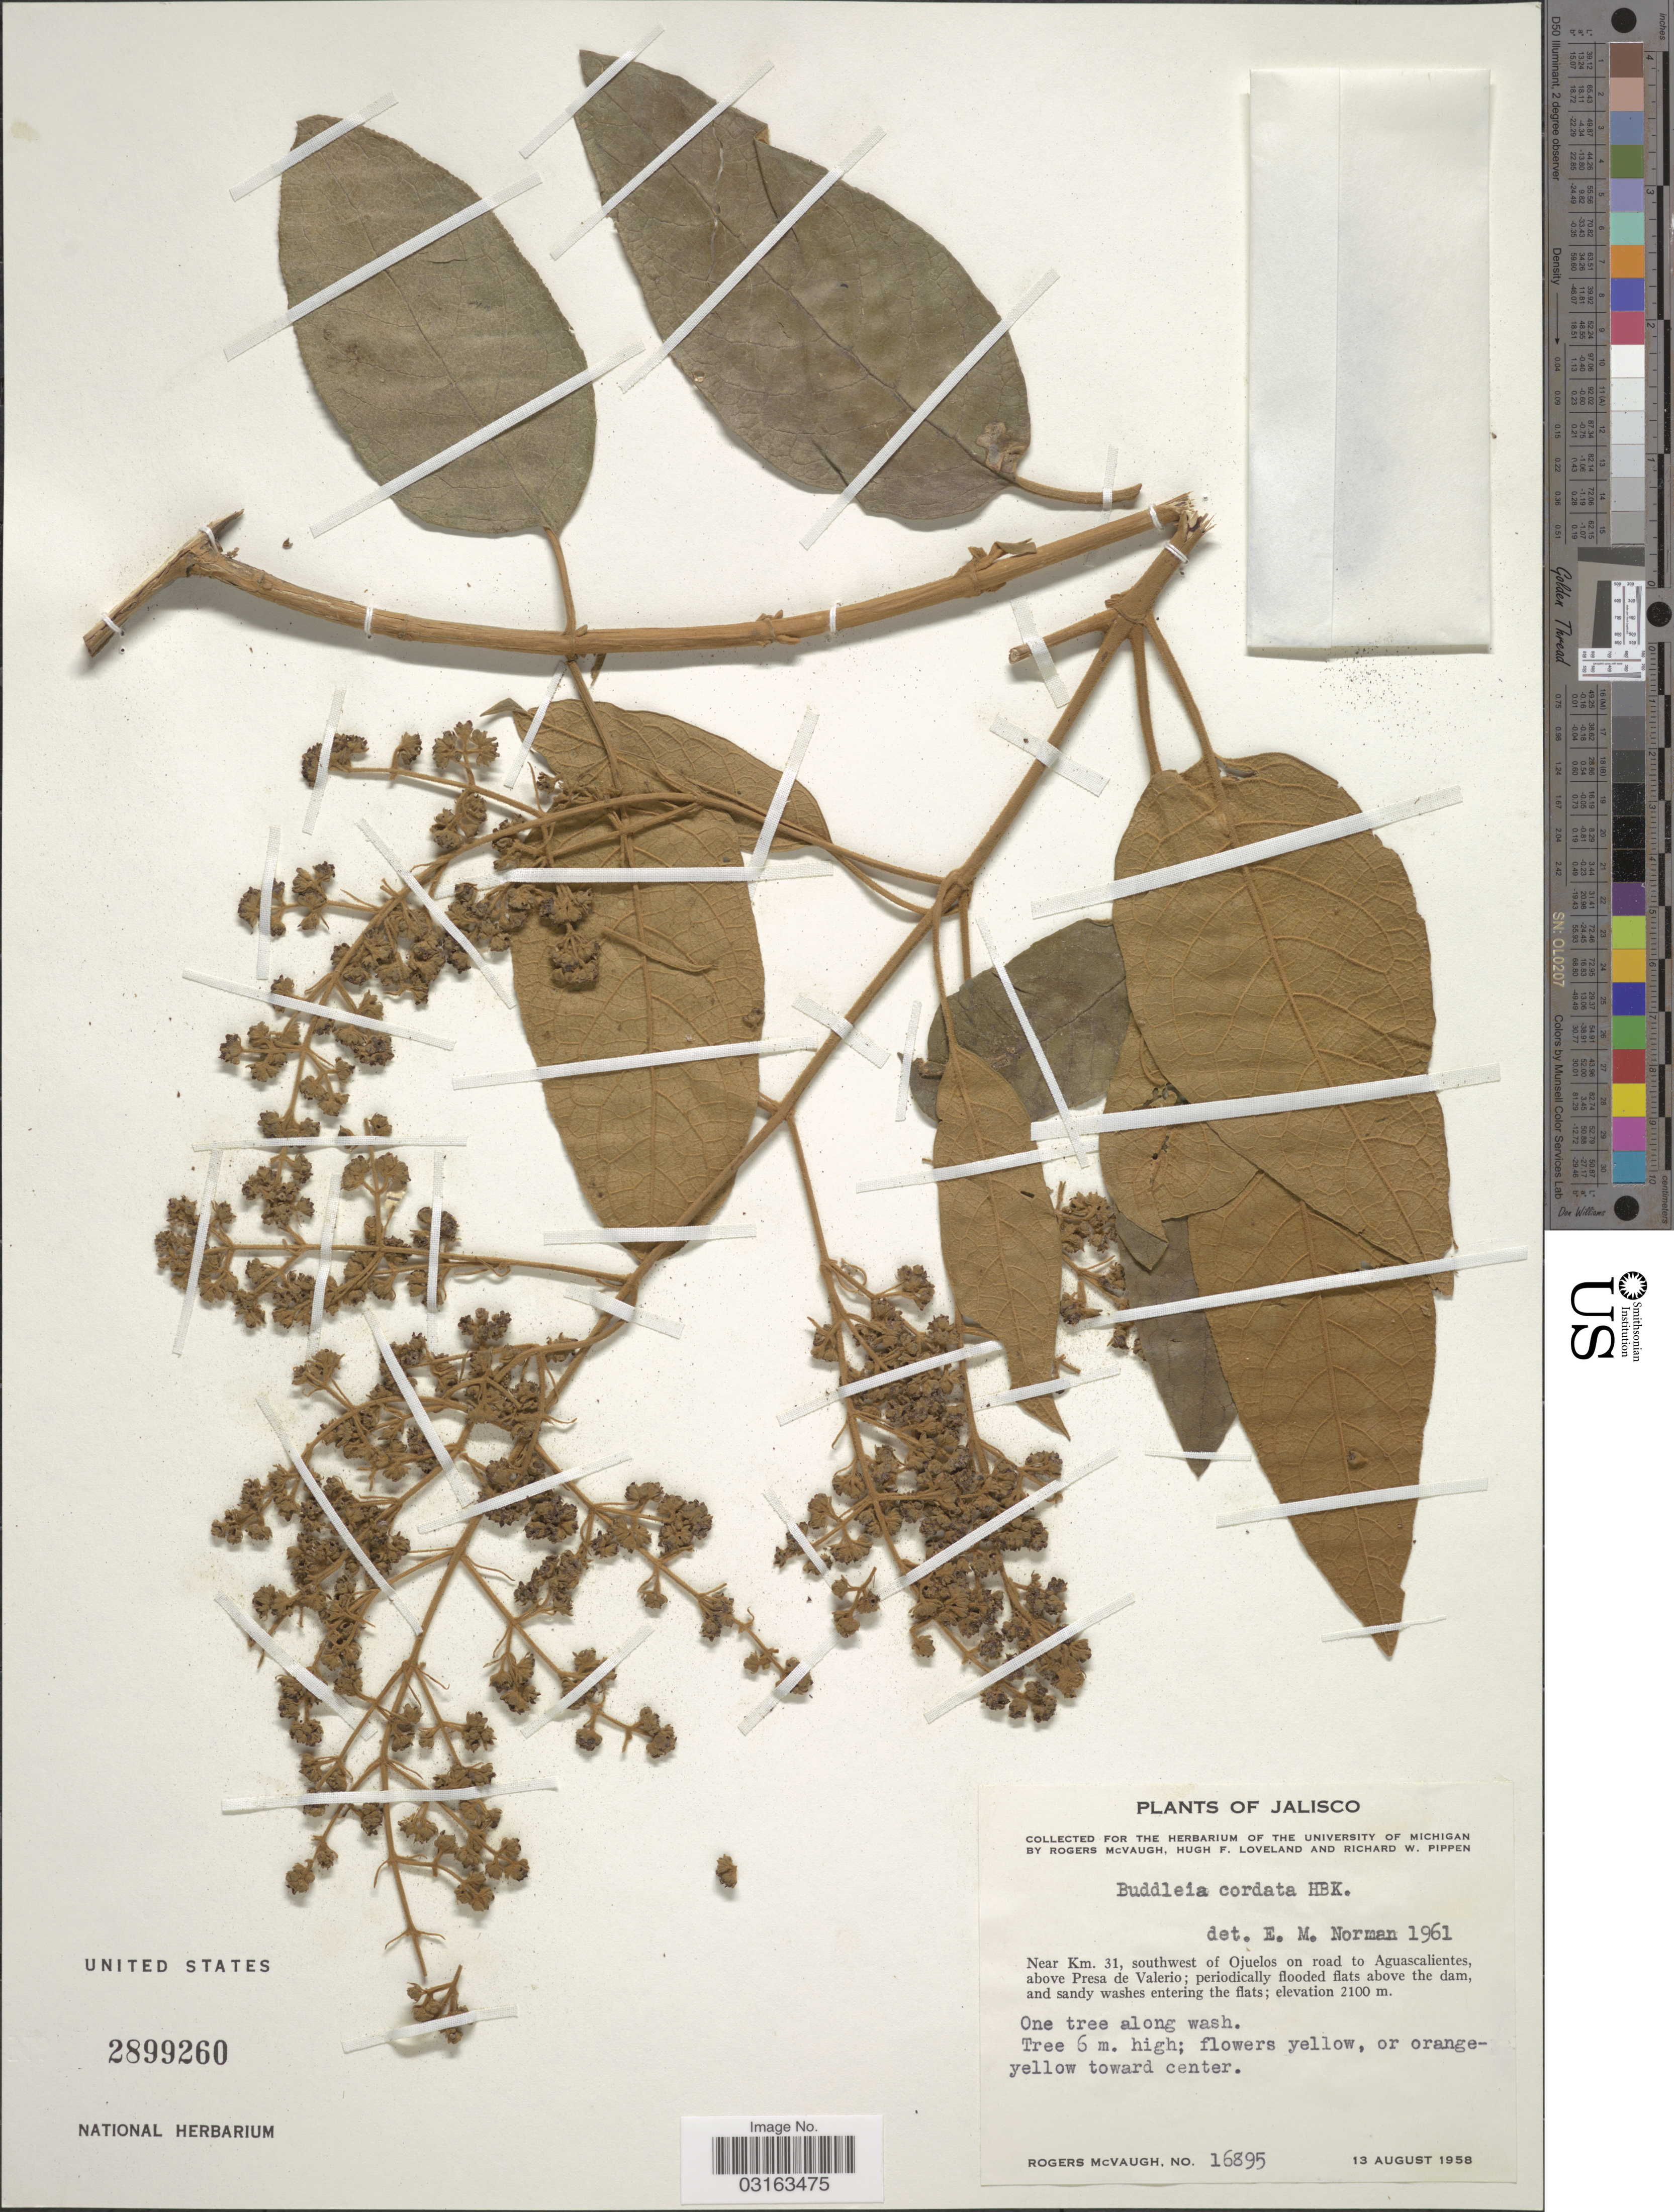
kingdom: Plantae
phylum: Tracheophyta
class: Magnoliopsida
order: Lamiales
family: Scrophulariaceae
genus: Buddleja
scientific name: Buddleja cordata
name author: Kunth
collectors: R. McVaugh, H. Loveland & R. W. Pippen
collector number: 16895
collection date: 1958-08-13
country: Mexico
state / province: Jalisco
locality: Near Km. 31, southwest of Ojuelos on road to Aguascalientes, above Presa de Valerio.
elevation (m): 2100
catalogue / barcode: US 2899260